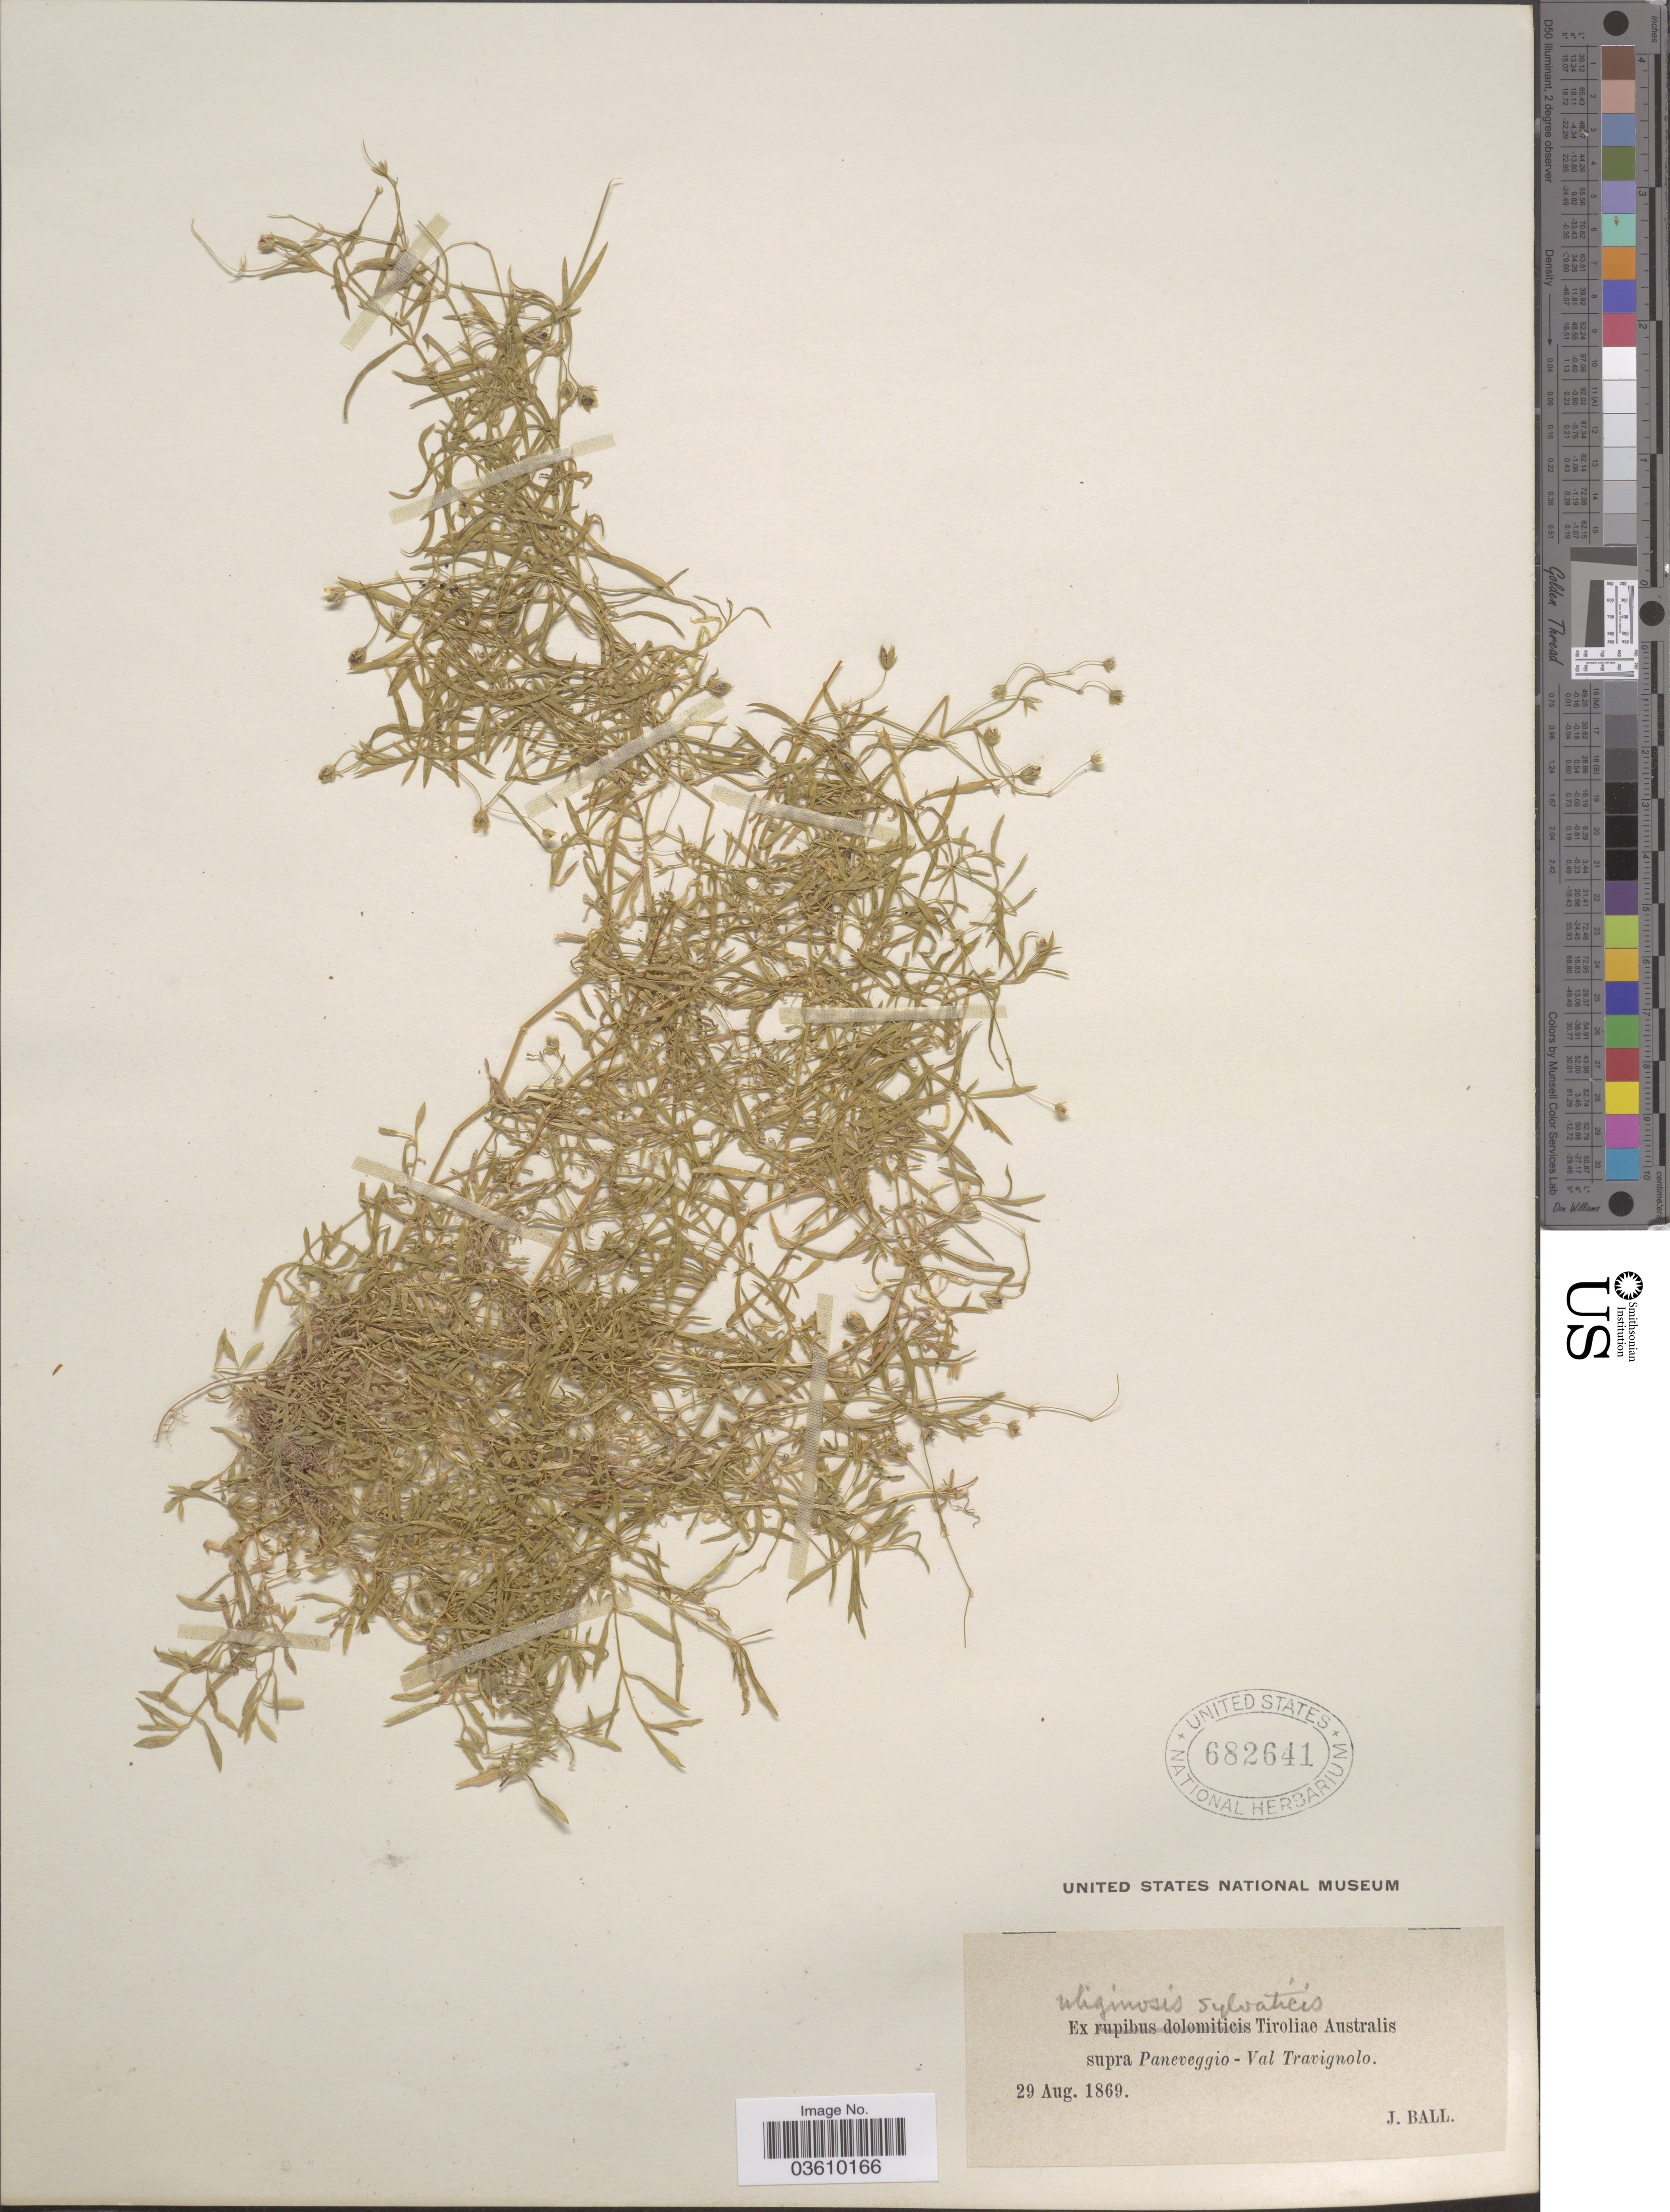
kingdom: Plantae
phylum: Tracheophyta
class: Magnoliopsida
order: Caryophyllales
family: Caryophyllaceae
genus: Stellaria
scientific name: Stellaria sp.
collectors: J. Ball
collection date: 1869-08-29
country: Italy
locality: Ex uliginosis sylvaticis Tiroliae Australis supra Paneveggio - Val Travignolo.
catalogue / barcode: US 682641